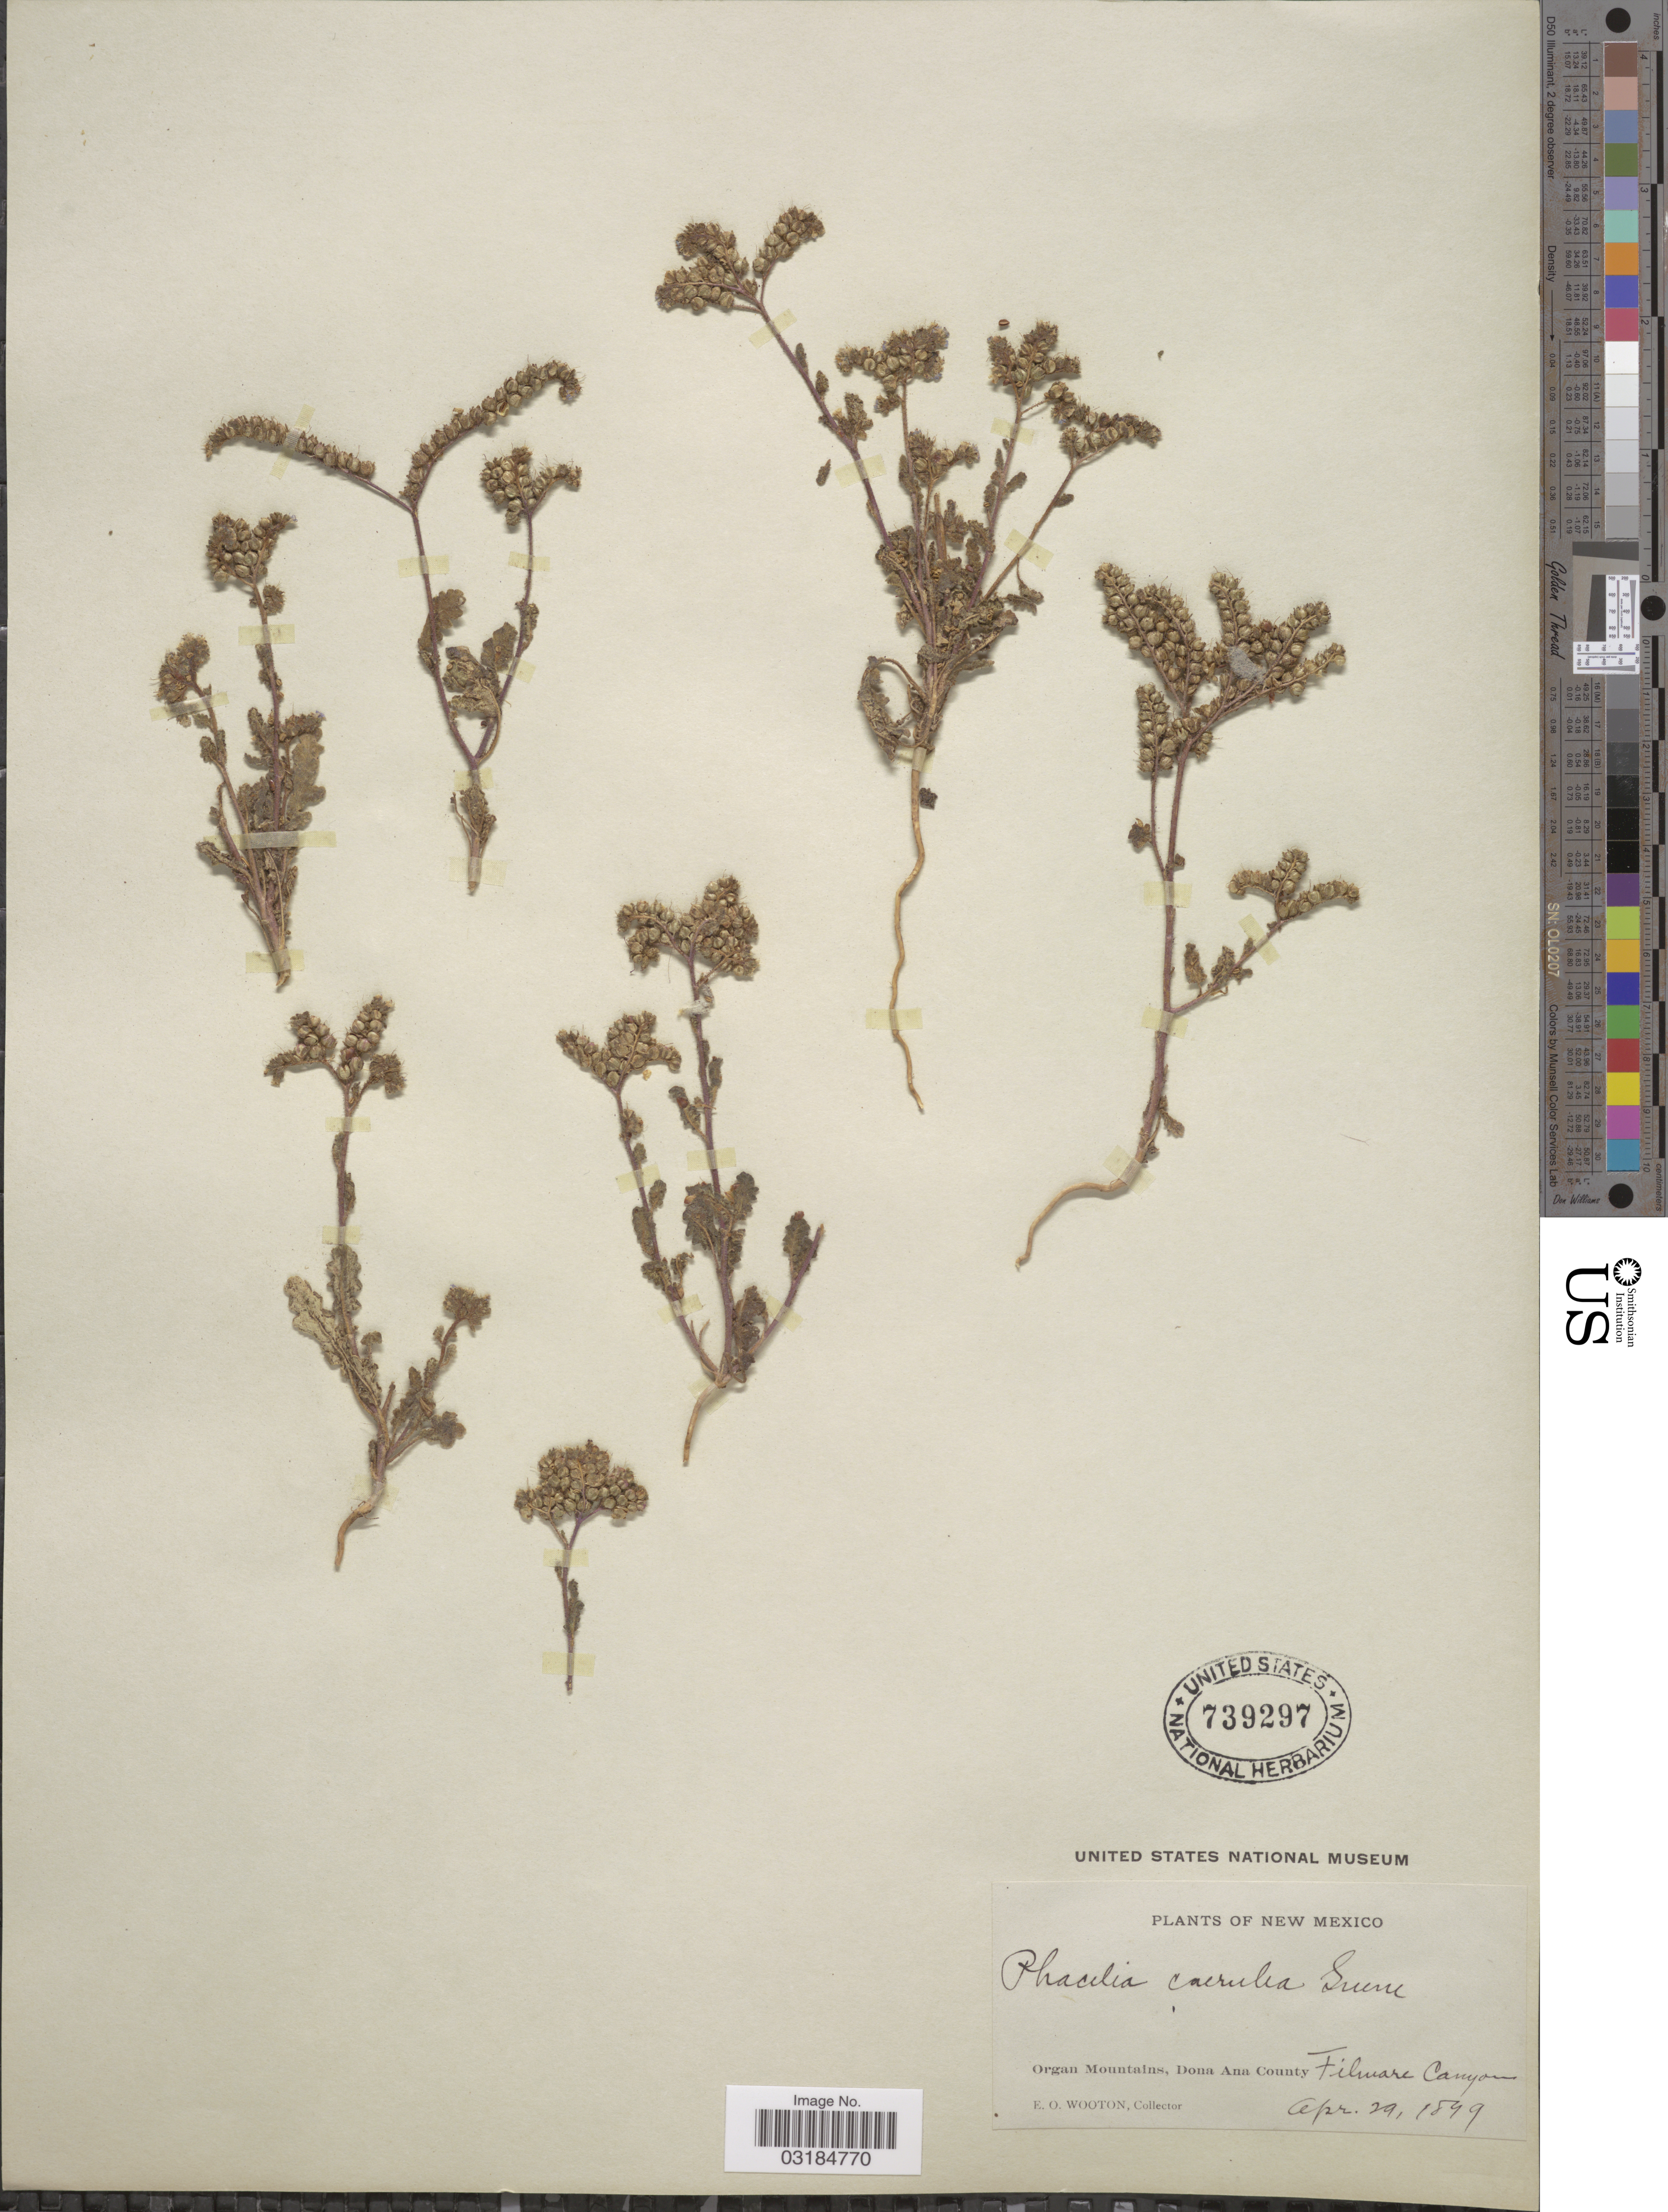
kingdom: Plantae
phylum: Tracheophyta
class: Magnoliopsida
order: Boraginales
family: Hydrophyllaceae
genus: Phacelia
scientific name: Phacelia caerulea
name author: Greene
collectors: E. O. Wooton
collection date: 1849-04-29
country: United States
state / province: New Mexico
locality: Organ Mountains, Dona Ana County, Filmare Canyon.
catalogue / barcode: US 739297